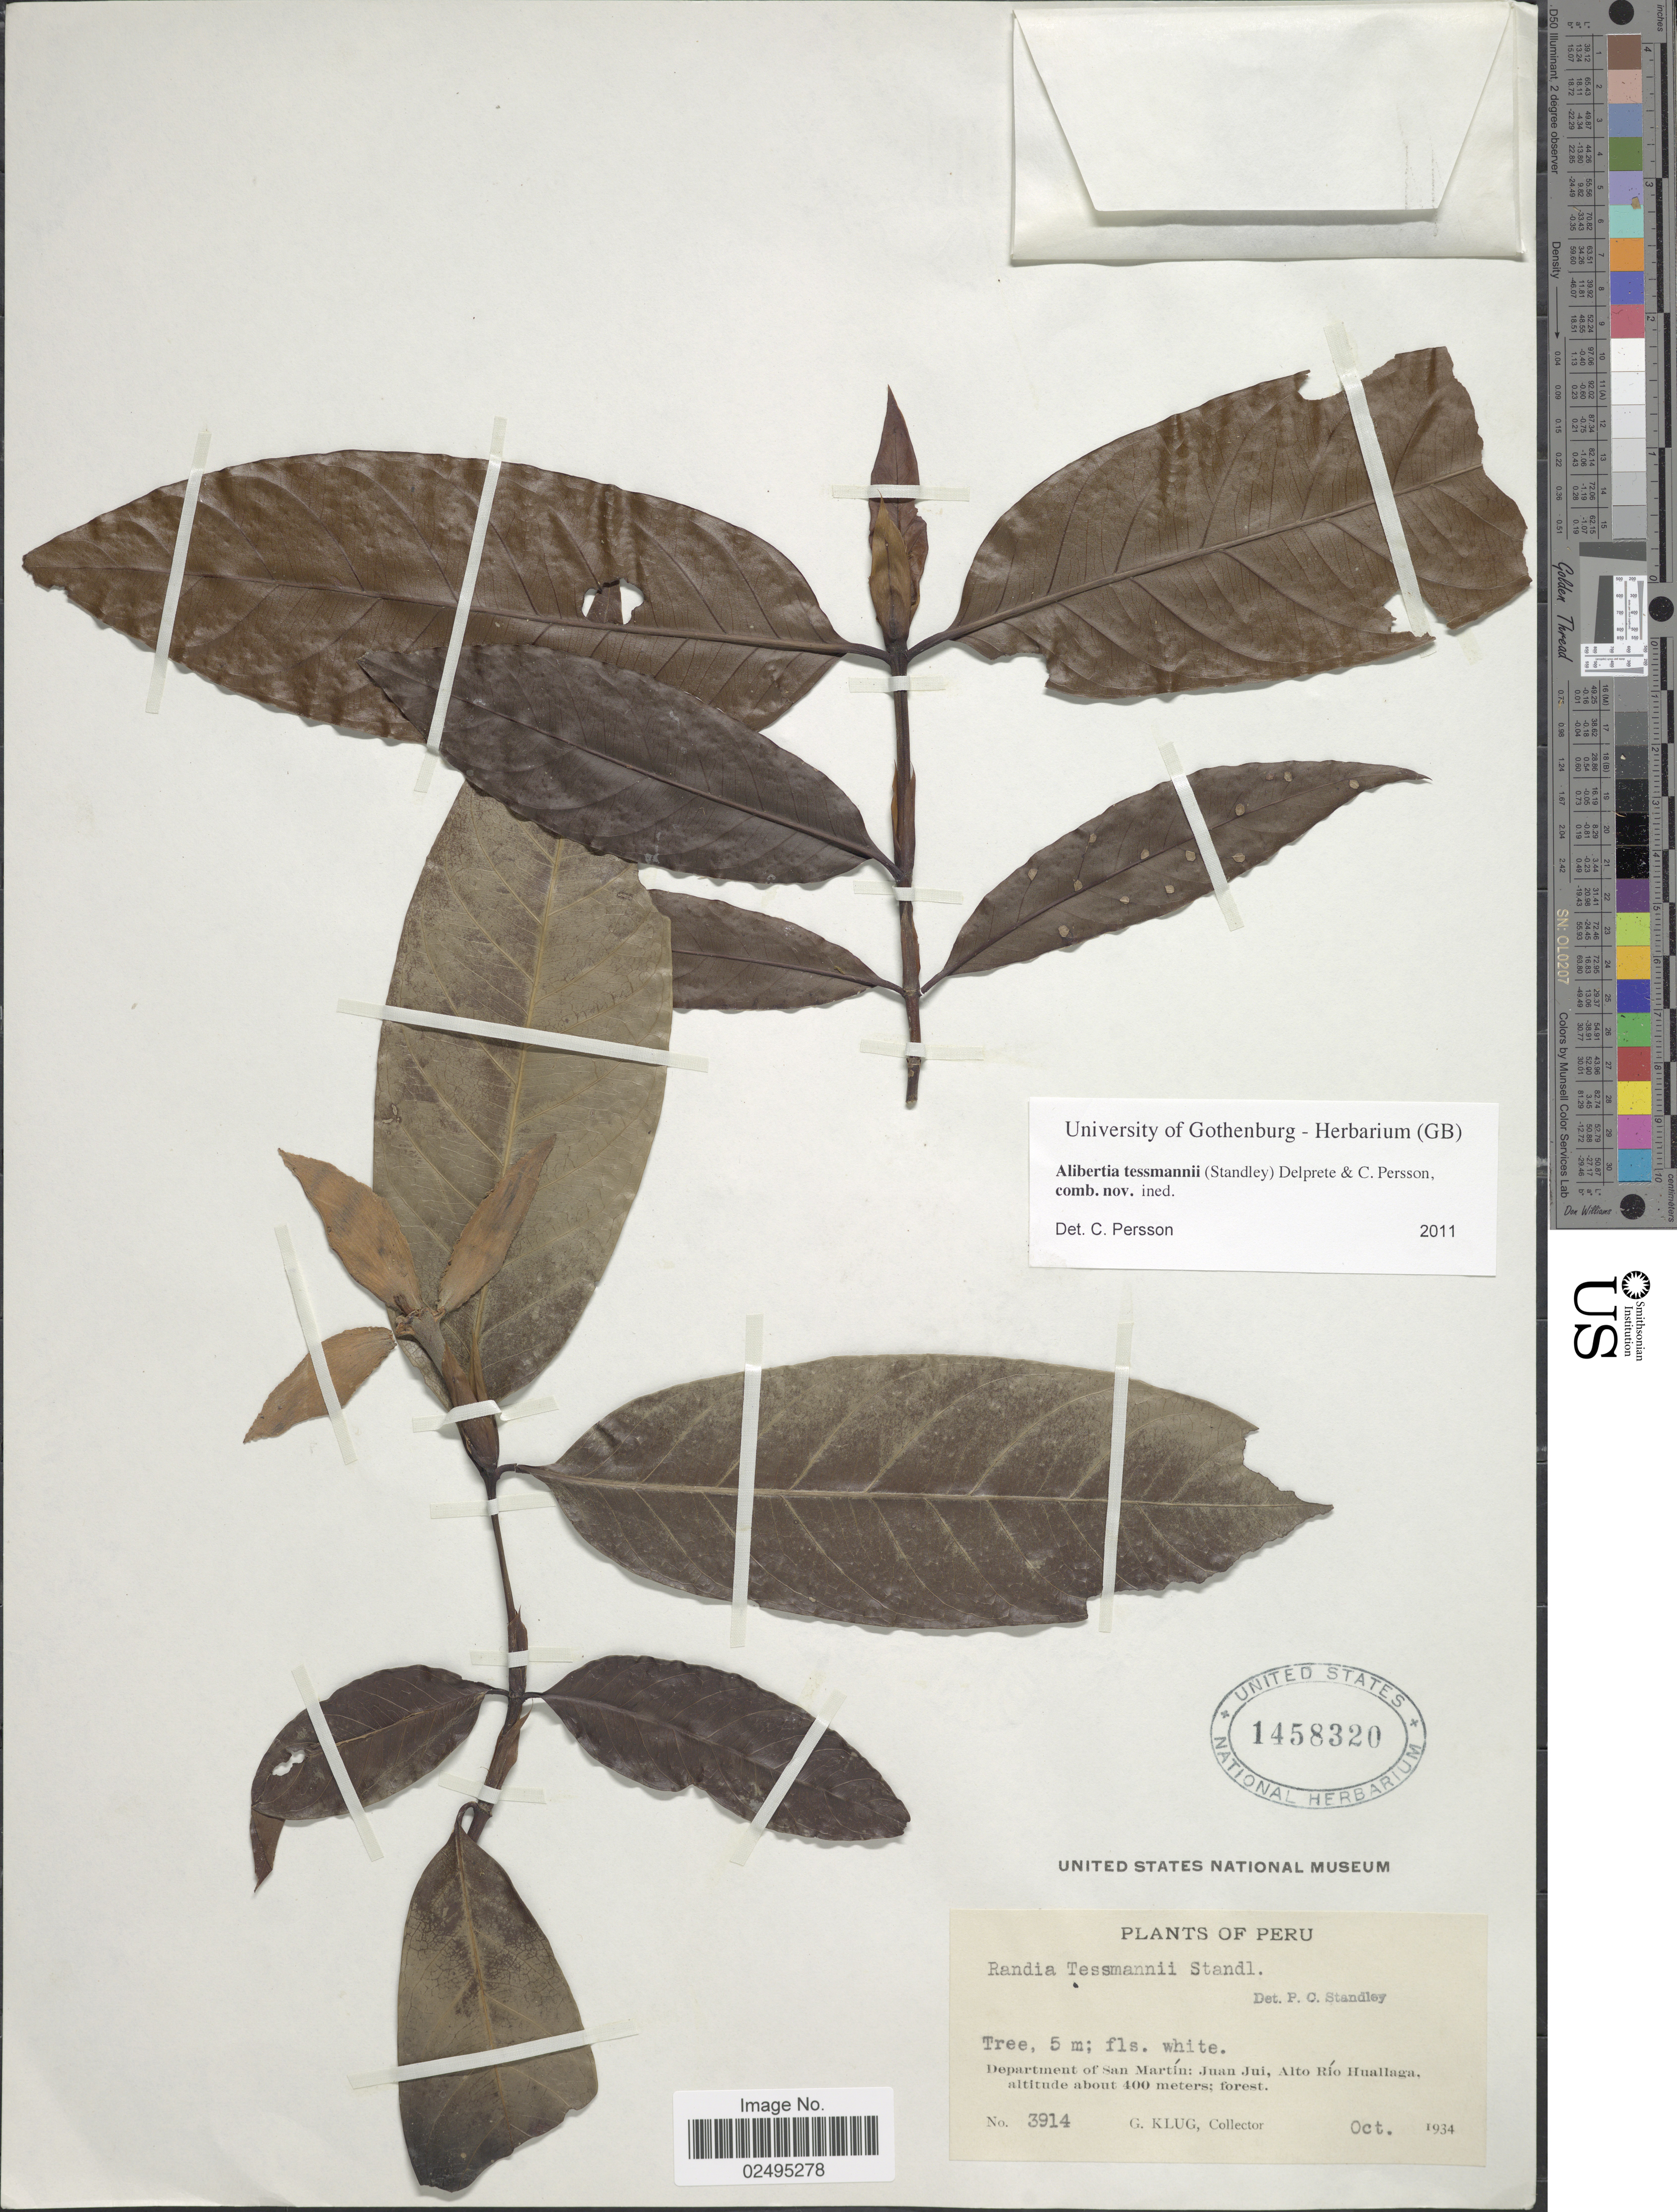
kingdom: Plantae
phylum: Tracheophyta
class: Magnoliopsida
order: Gentianales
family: Rubiaceae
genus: Randia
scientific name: Randia tessmanii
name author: Standl.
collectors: G. Klug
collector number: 3914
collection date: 1934-10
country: Peru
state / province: San Martín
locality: Department of San Martin, Juan Jui, Alto Rio Huallaga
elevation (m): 400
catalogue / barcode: US 1458320